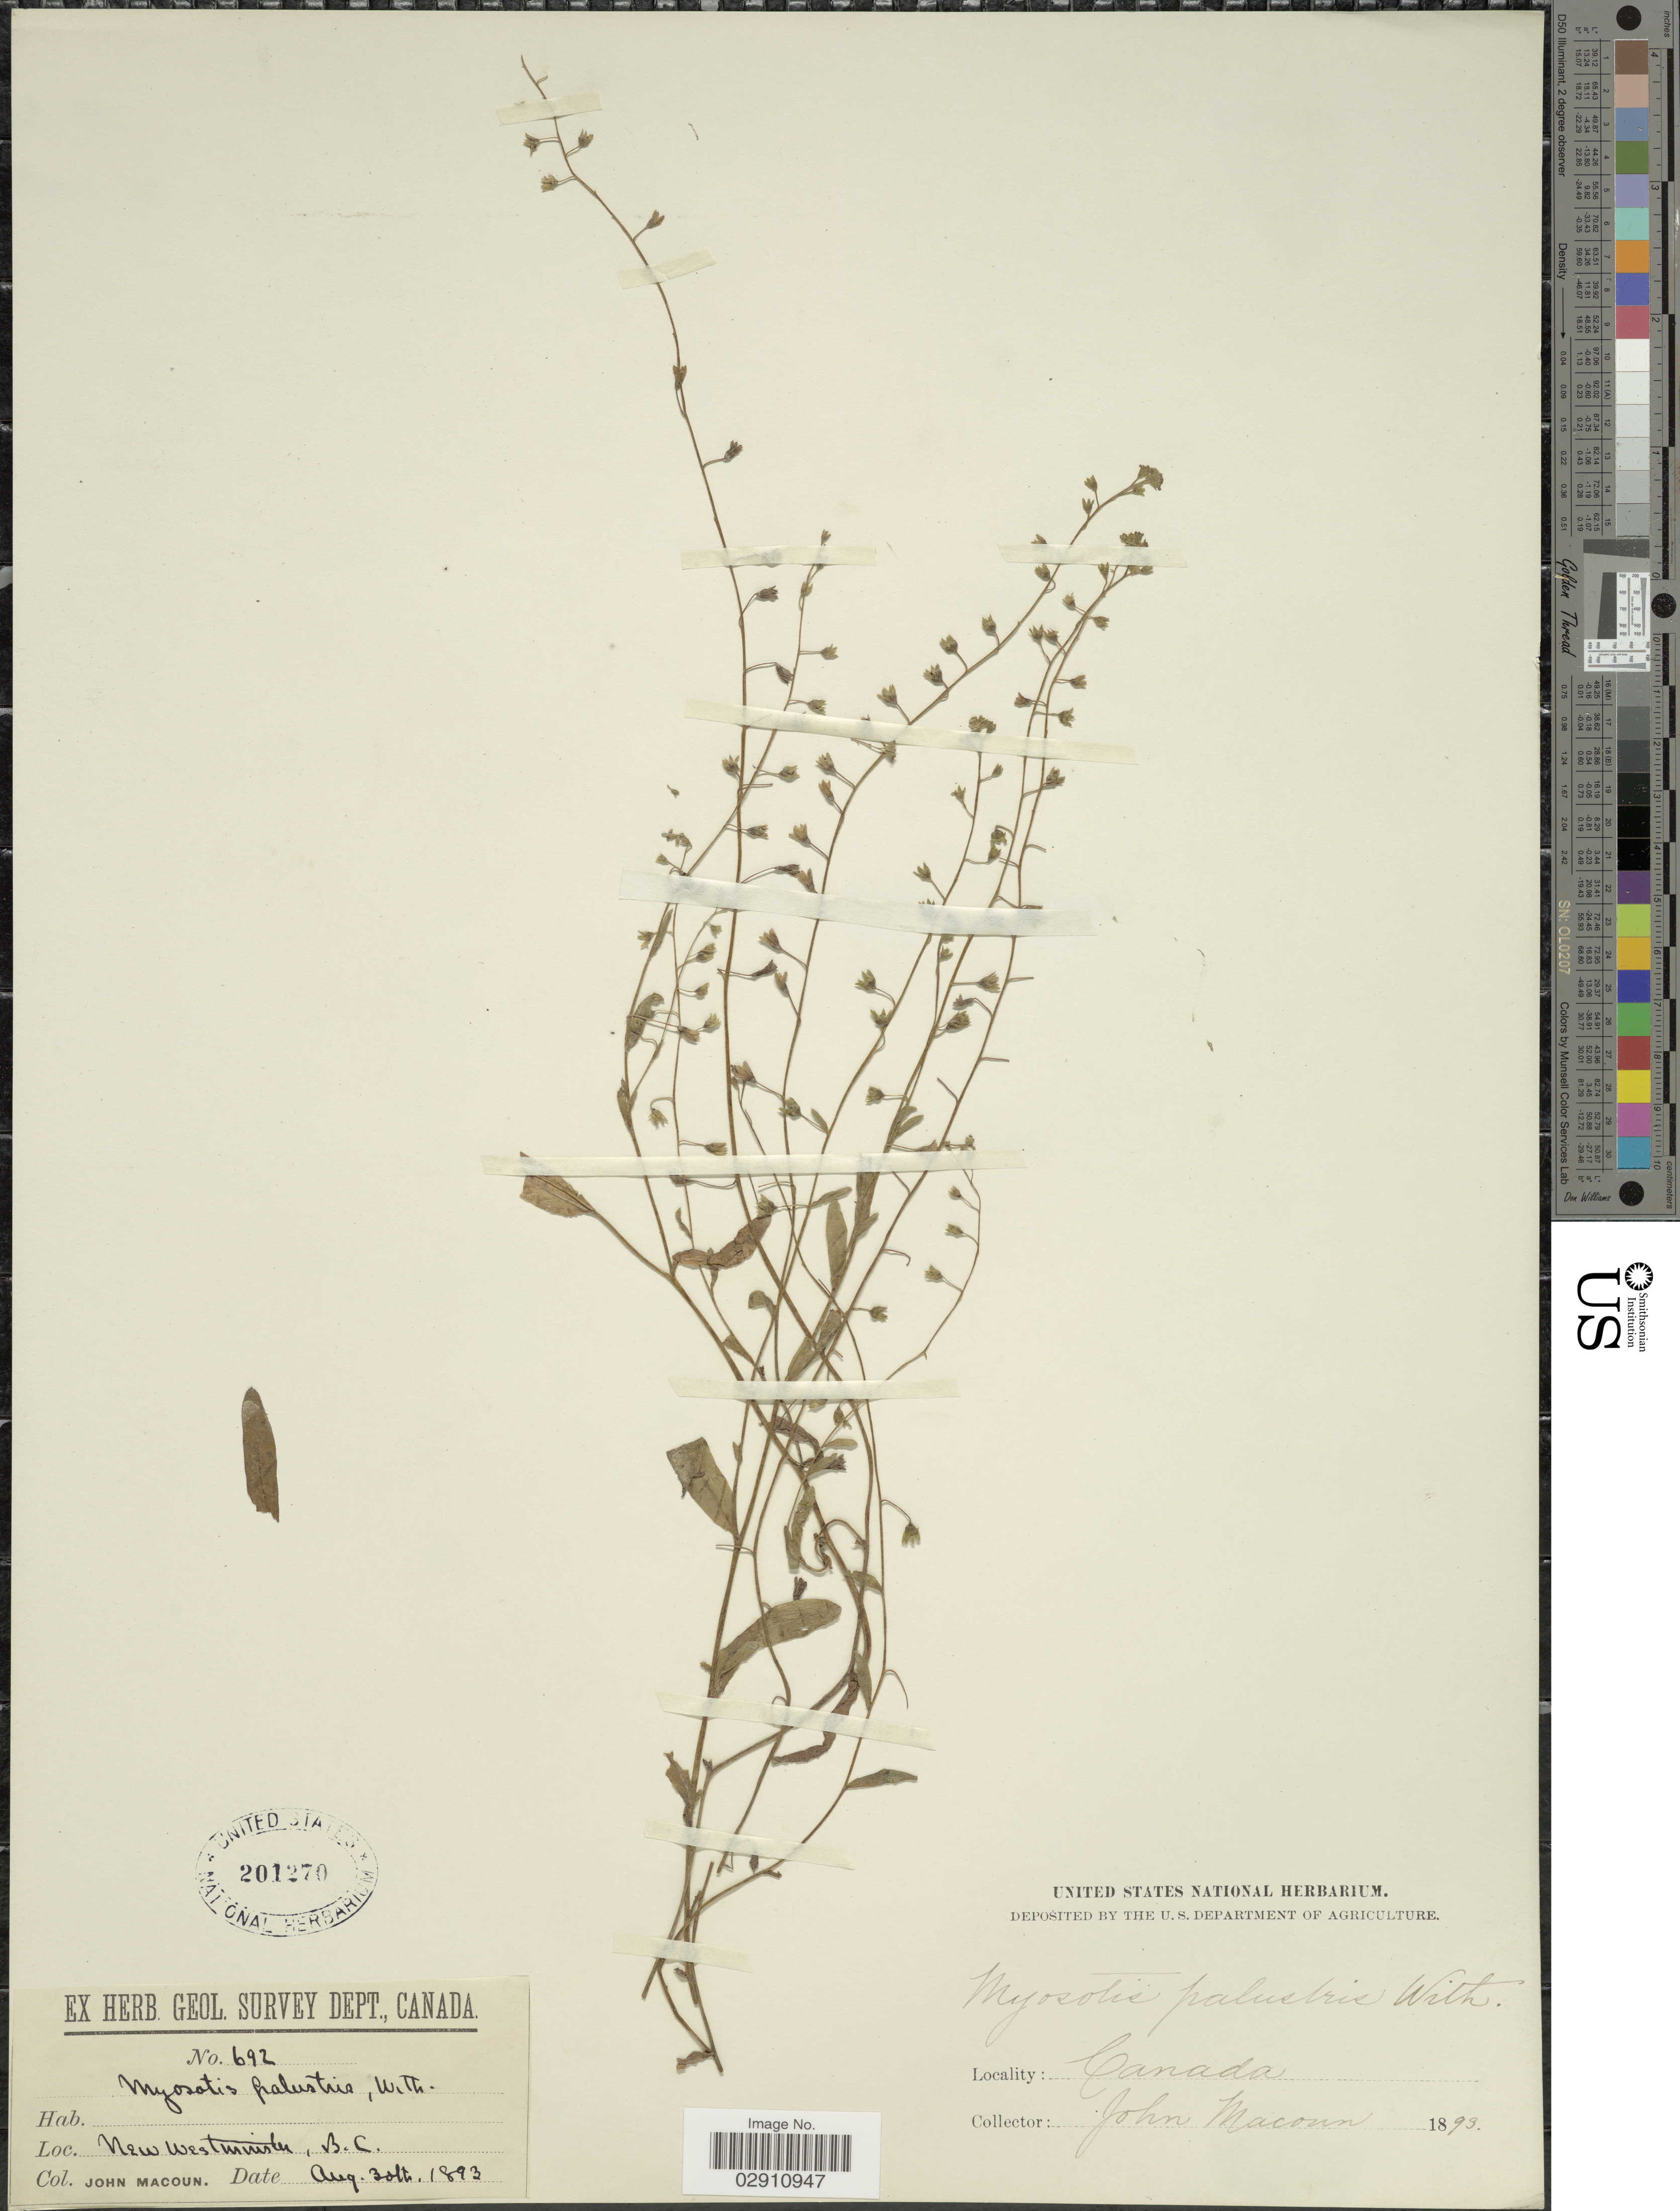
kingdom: Plantae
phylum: Tracheophyta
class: Magnoliopsida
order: Boraginales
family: Boraginaceae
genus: Myosotis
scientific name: Myosotis laxa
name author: F. Lehm.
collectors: J. Macoun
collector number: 692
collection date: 1893-08-30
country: Canada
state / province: British Columbia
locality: New Westminister, B.C.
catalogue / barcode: US 201270